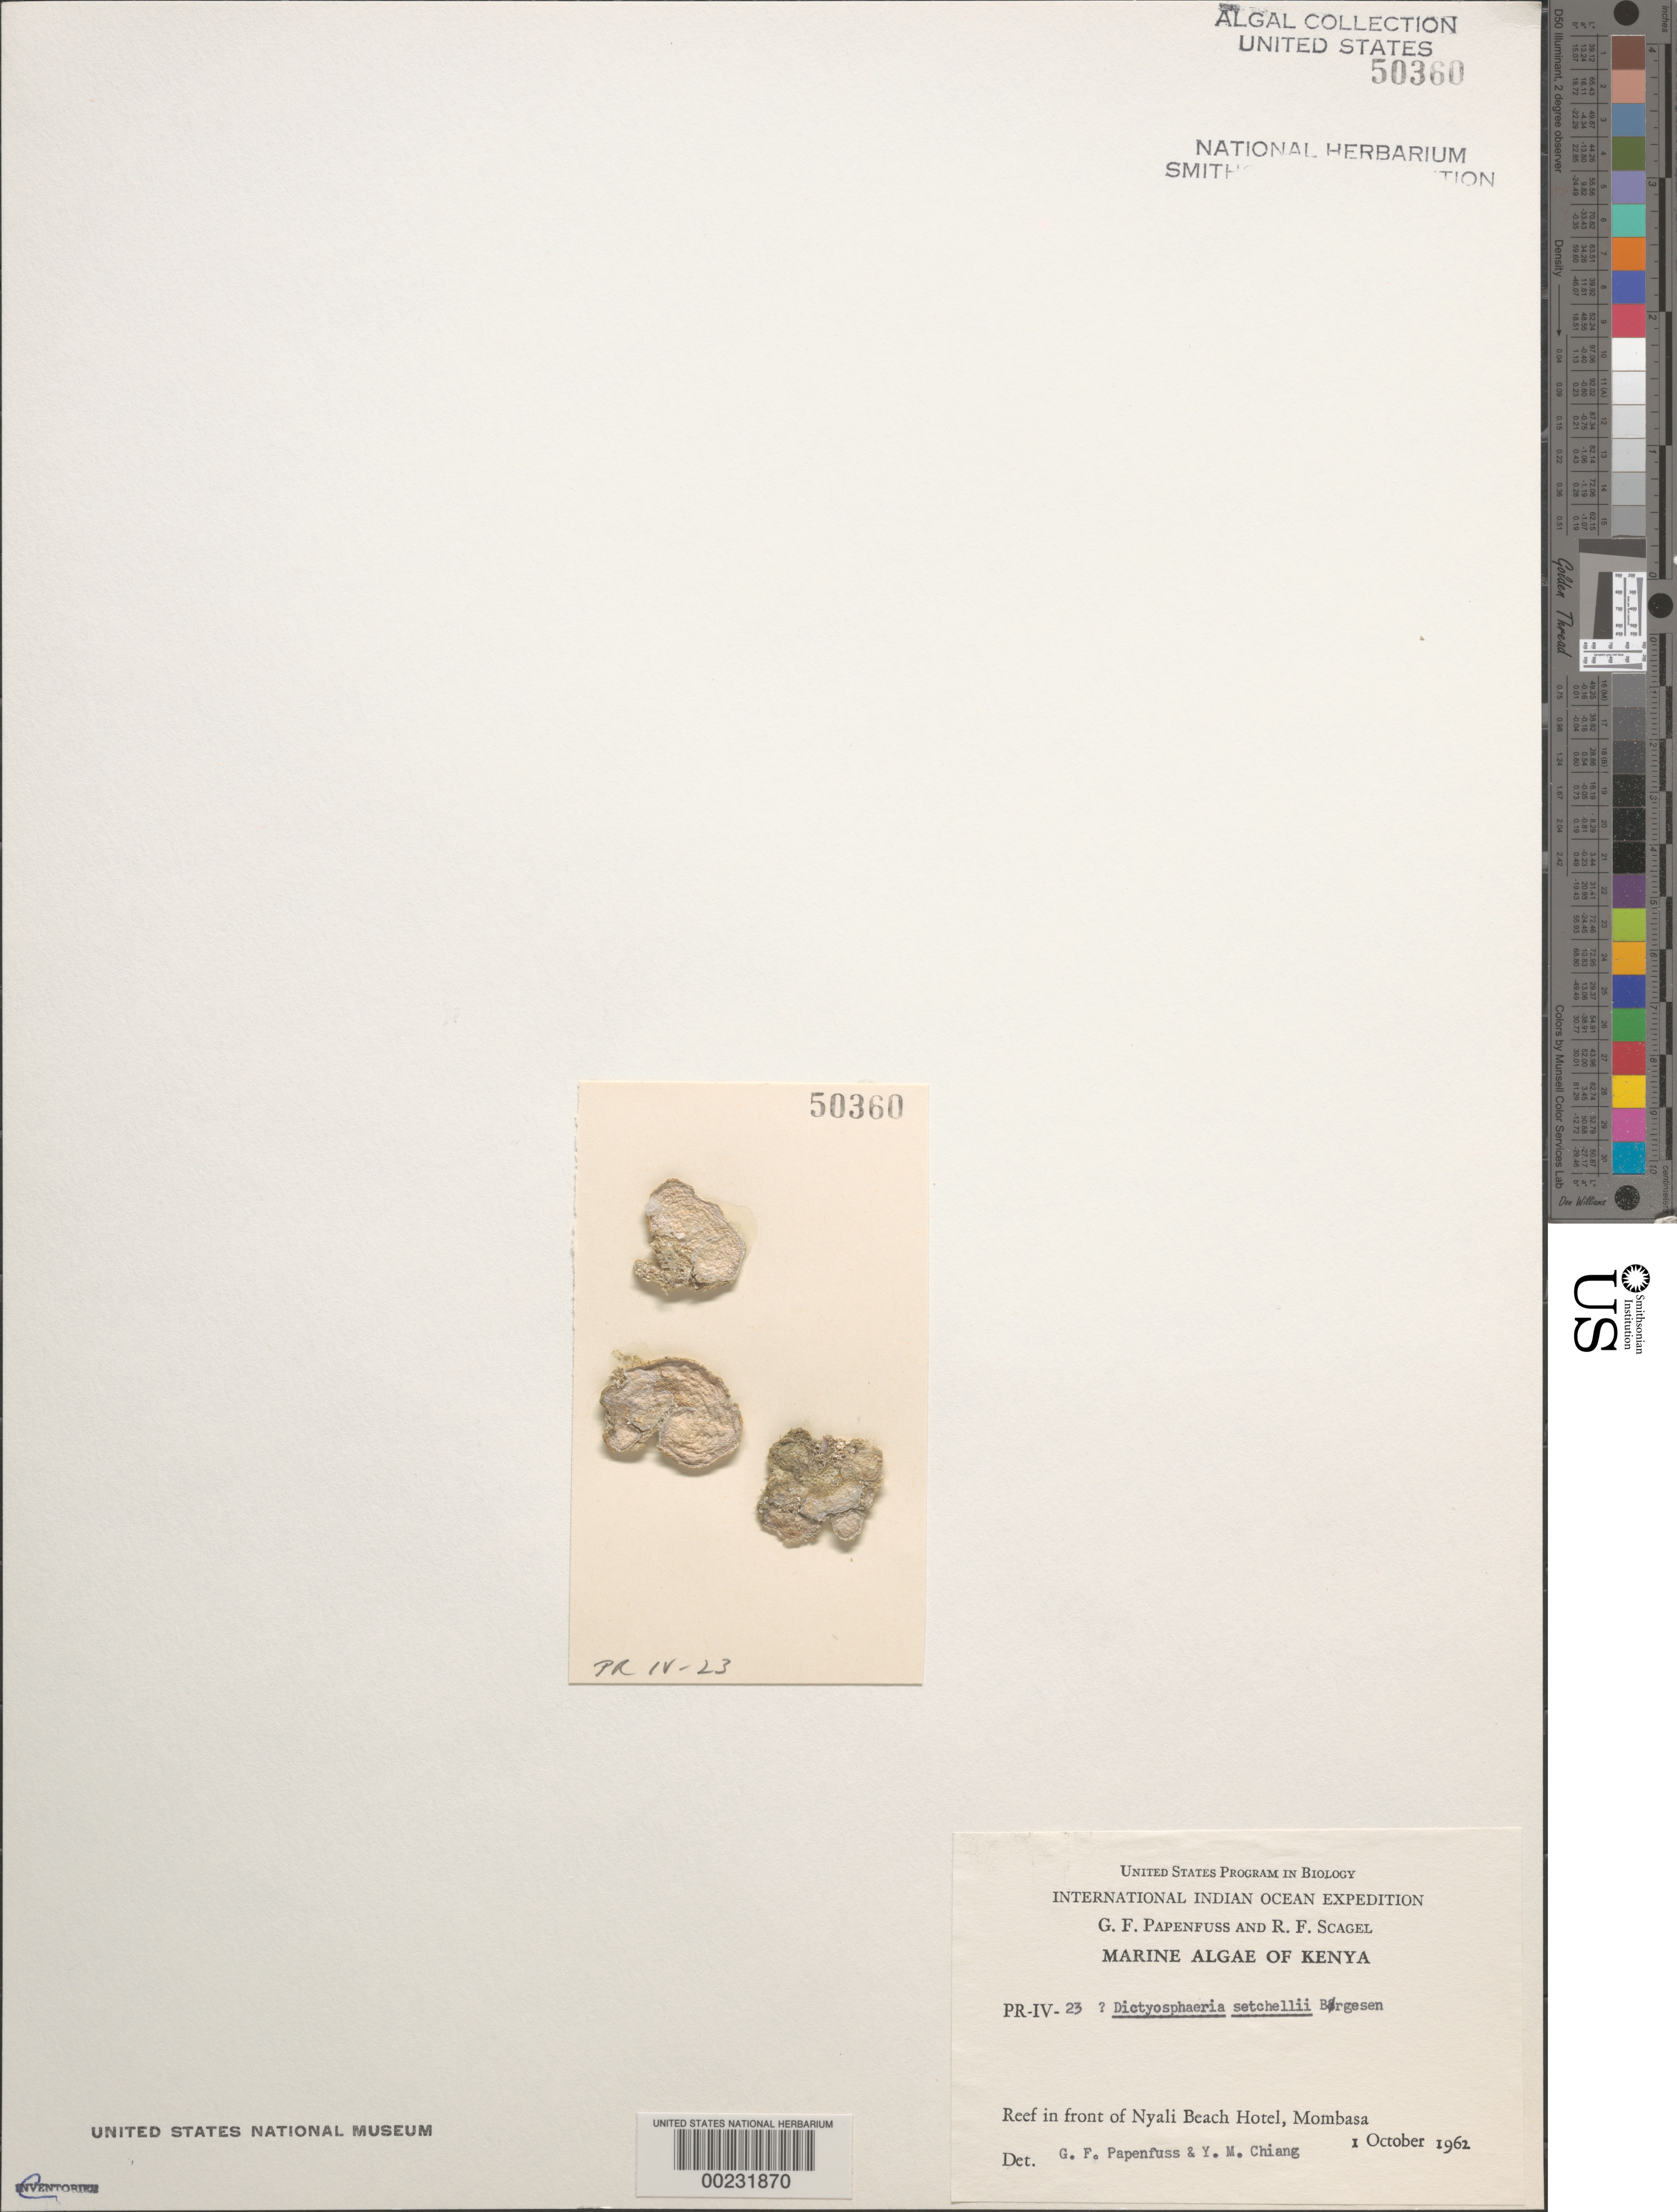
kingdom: Plantae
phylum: Chlorophyta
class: Ulvophyceae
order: Siphonocladales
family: Siphonocladaceae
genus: Dictyosphaeria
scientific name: Dictyosphaeria versluysii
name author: Weber Bosse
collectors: G. Papenfuss & R. F. Scagel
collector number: PR-IV-23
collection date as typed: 01 Oct 1962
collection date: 1962-10-01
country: Kenya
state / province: Mombasa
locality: Mombasa, Nyali Beach Hotel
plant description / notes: International Indian Ocean Expedition, 1962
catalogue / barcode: US 50360